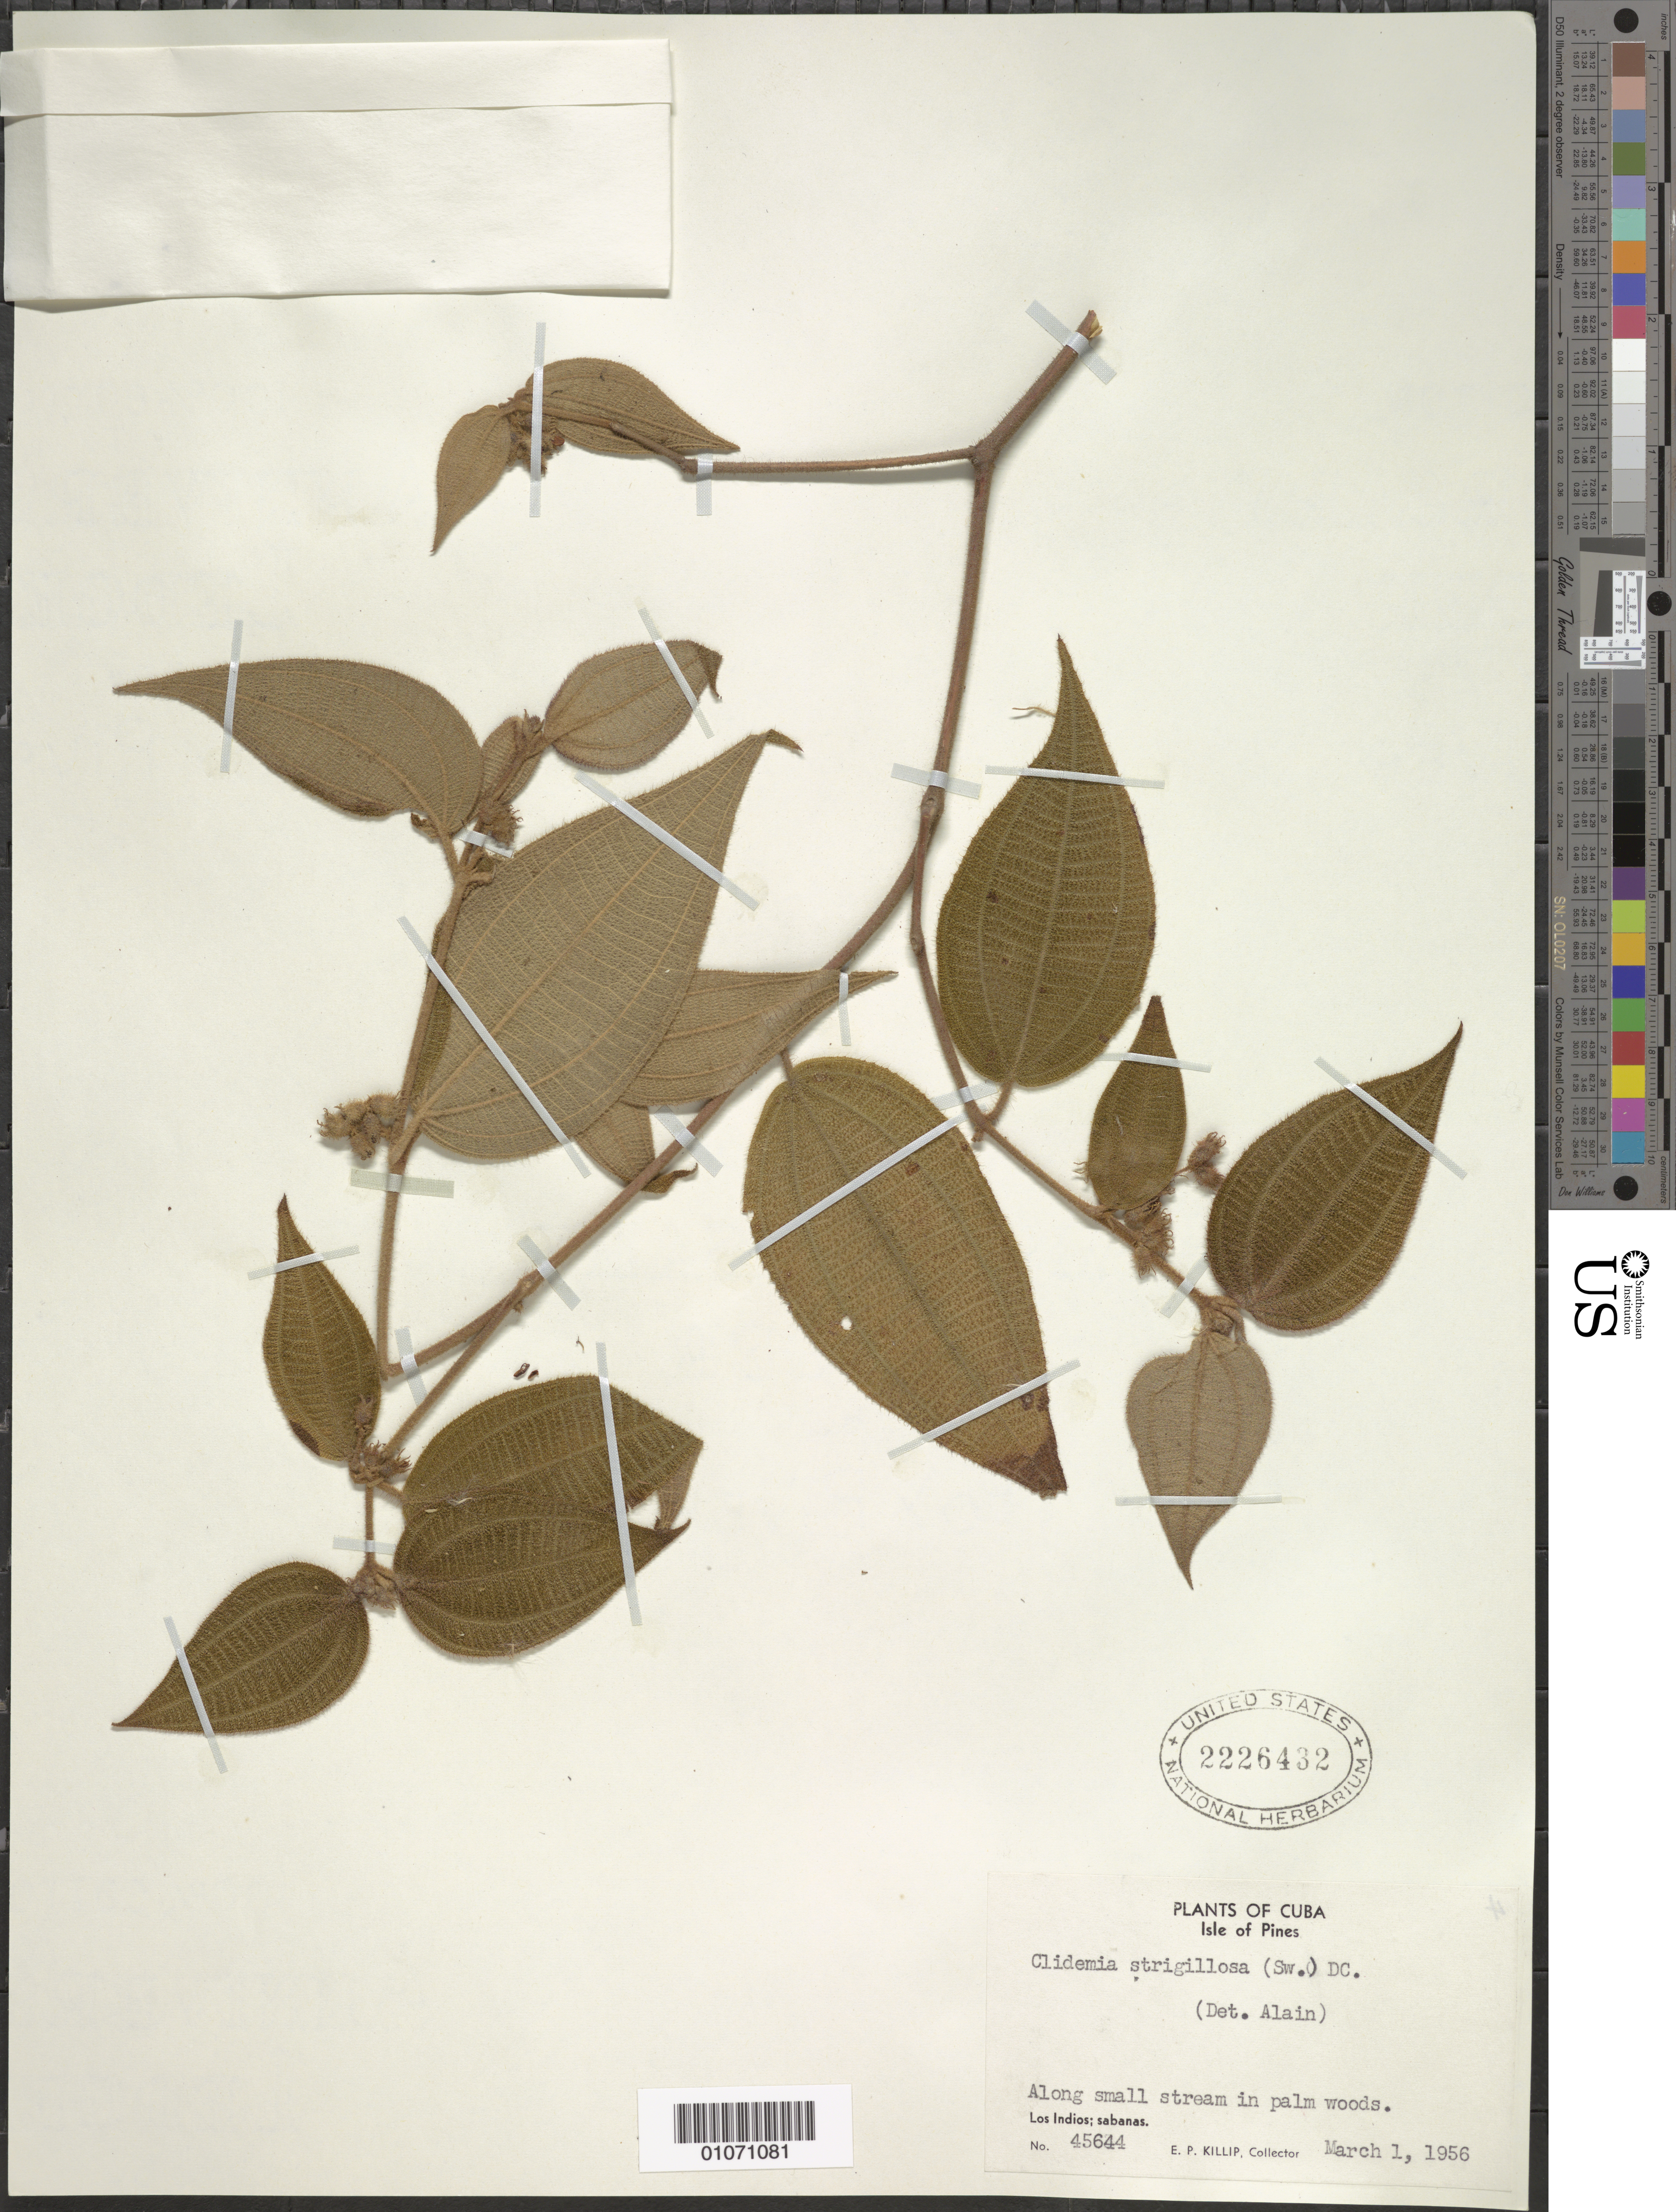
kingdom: Plantae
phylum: Tracheophyta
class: Magnoliopsida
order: Myrtales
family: Melastomataceae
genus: Clidemia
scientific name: Clidemia strigillosa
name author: (Sw.) DC.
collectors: E. P. Killip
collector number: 45664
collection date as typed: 01 Mar 1956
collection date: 1956-03-01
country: Cuba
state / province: Isla de La Juventud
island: Isla de la Juventud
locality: Los Indios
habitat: Along small stream in palm woods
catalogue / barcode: US 2226432